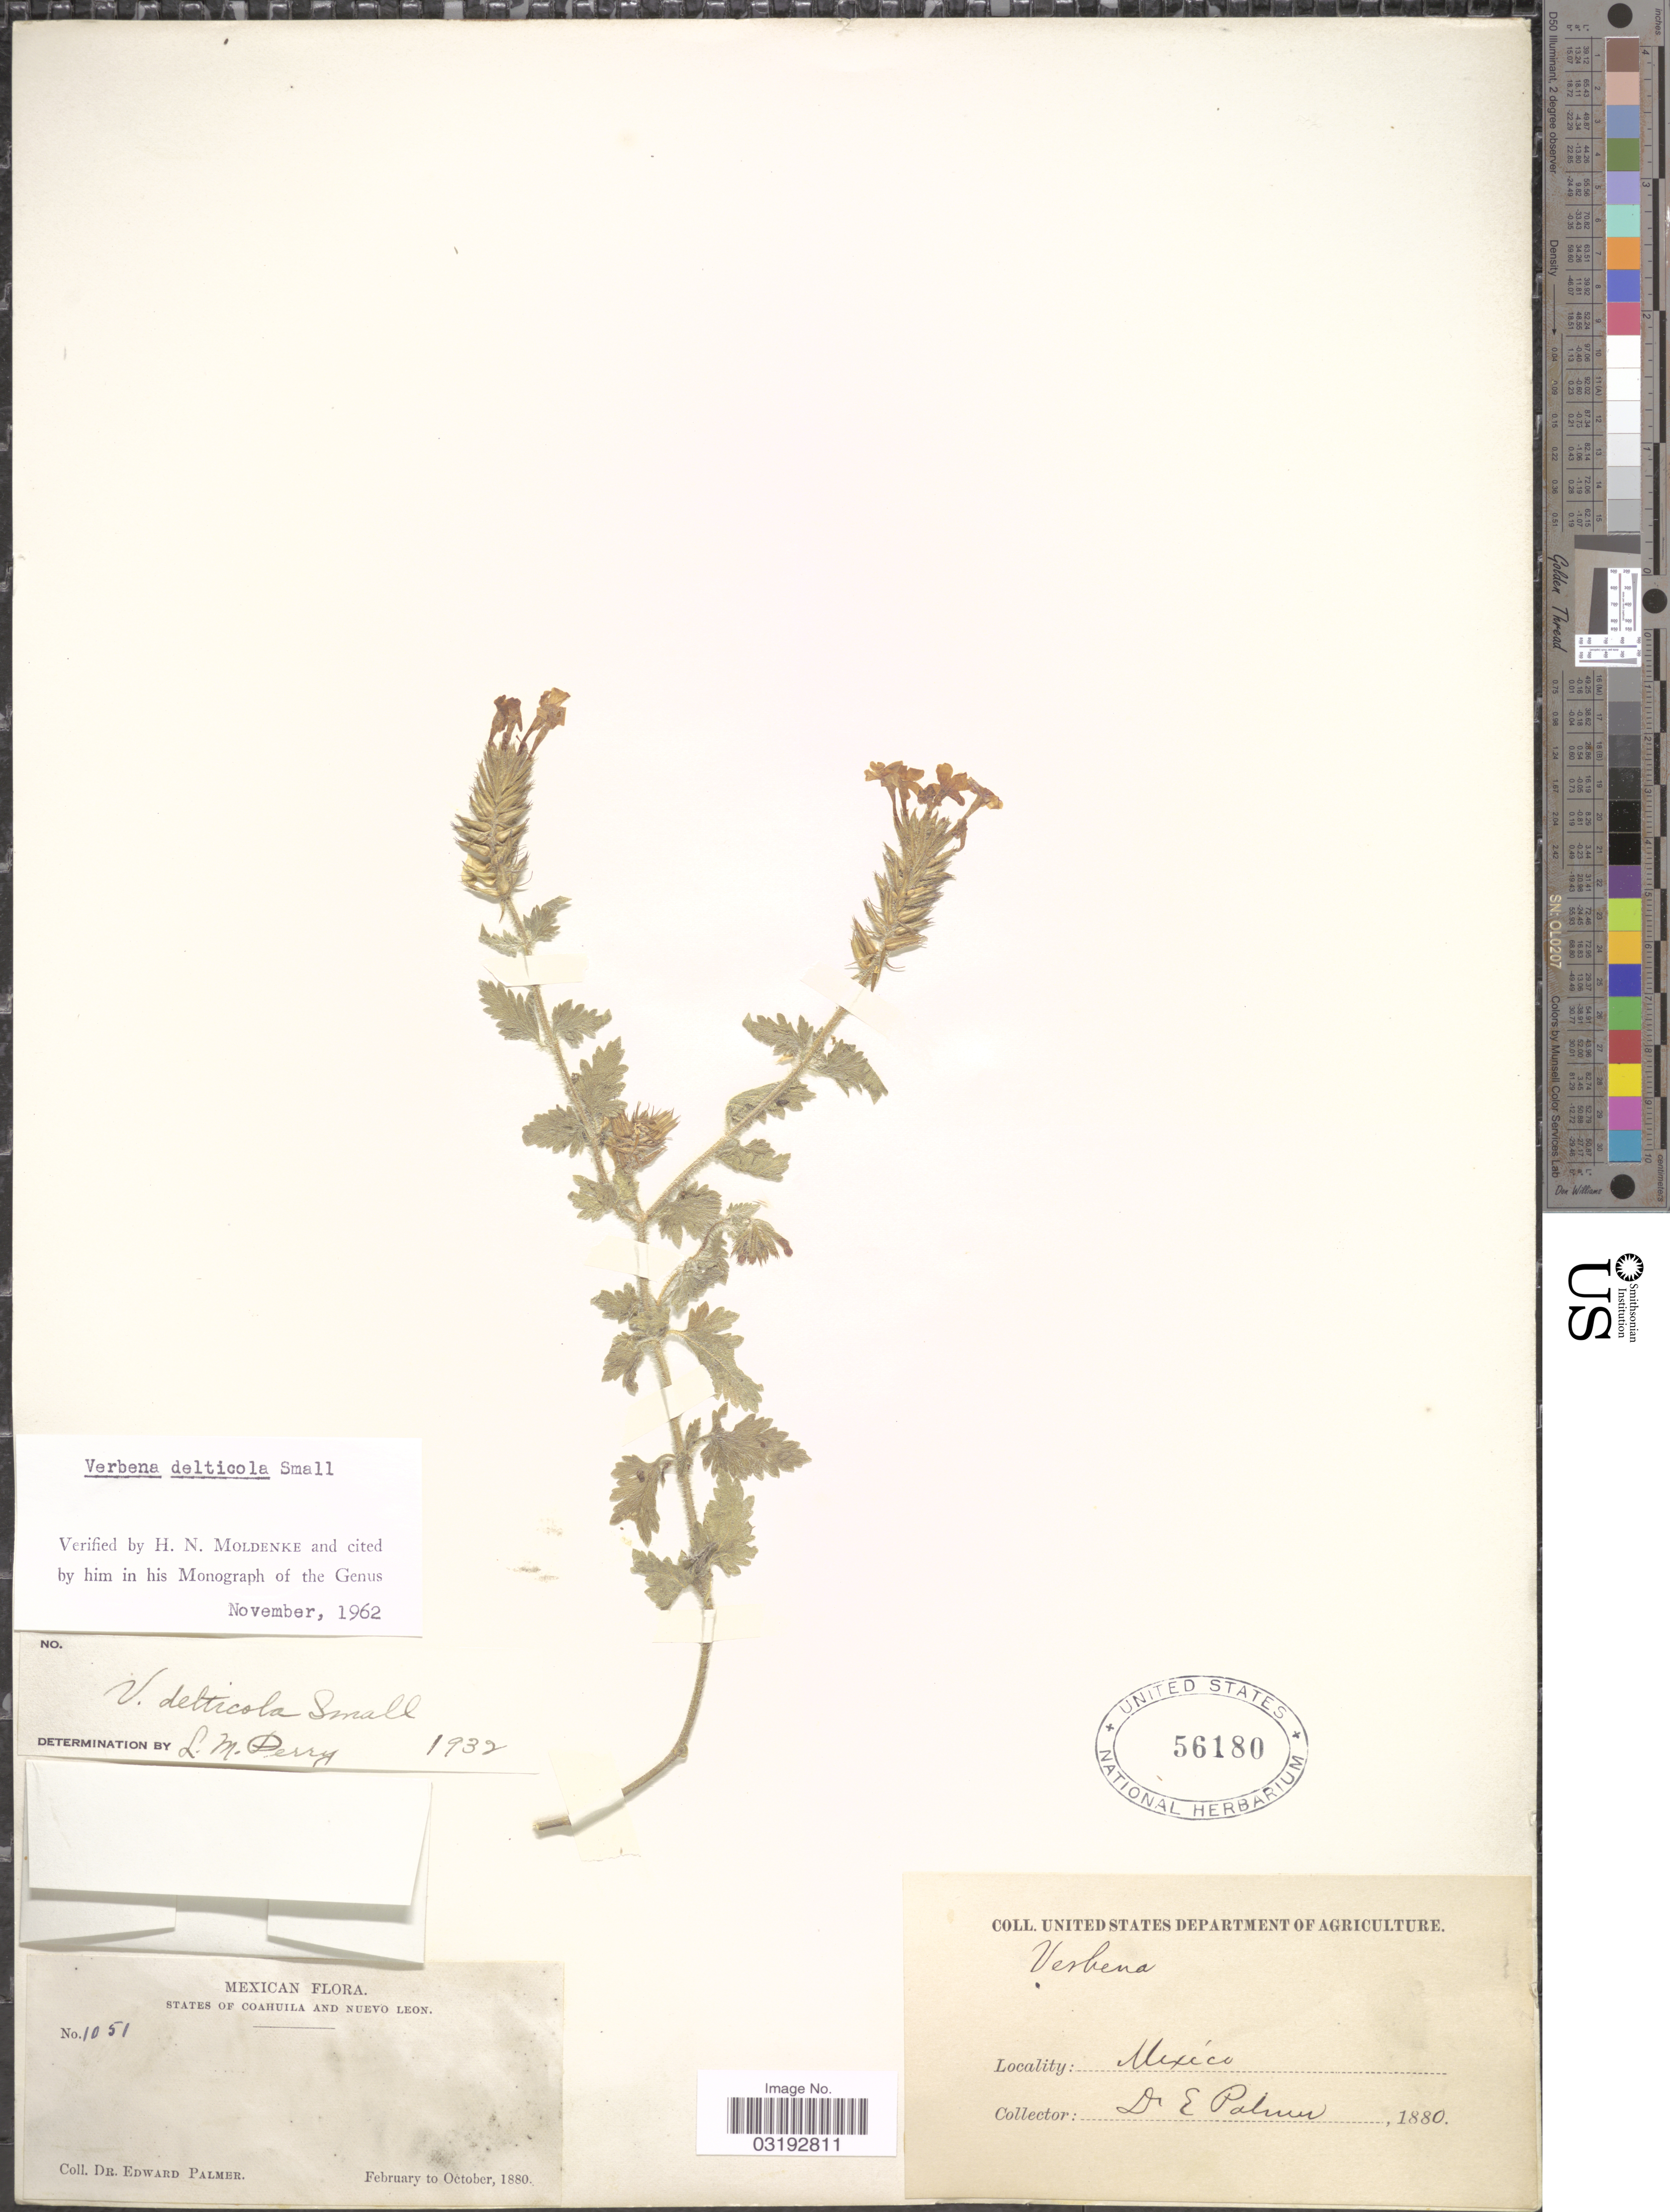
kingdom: Plantae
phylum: Tracheophyta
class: Magnoliopsida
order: Lamiales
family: Verbenaceae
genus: Verbena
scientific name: Verbena delticola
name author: Small ex Perry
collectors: E. Palmer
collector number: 1051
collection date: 1880-02/1880-10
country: Mexico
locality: States of Coahuila and Nuevo Leon.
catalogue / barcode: US 56180